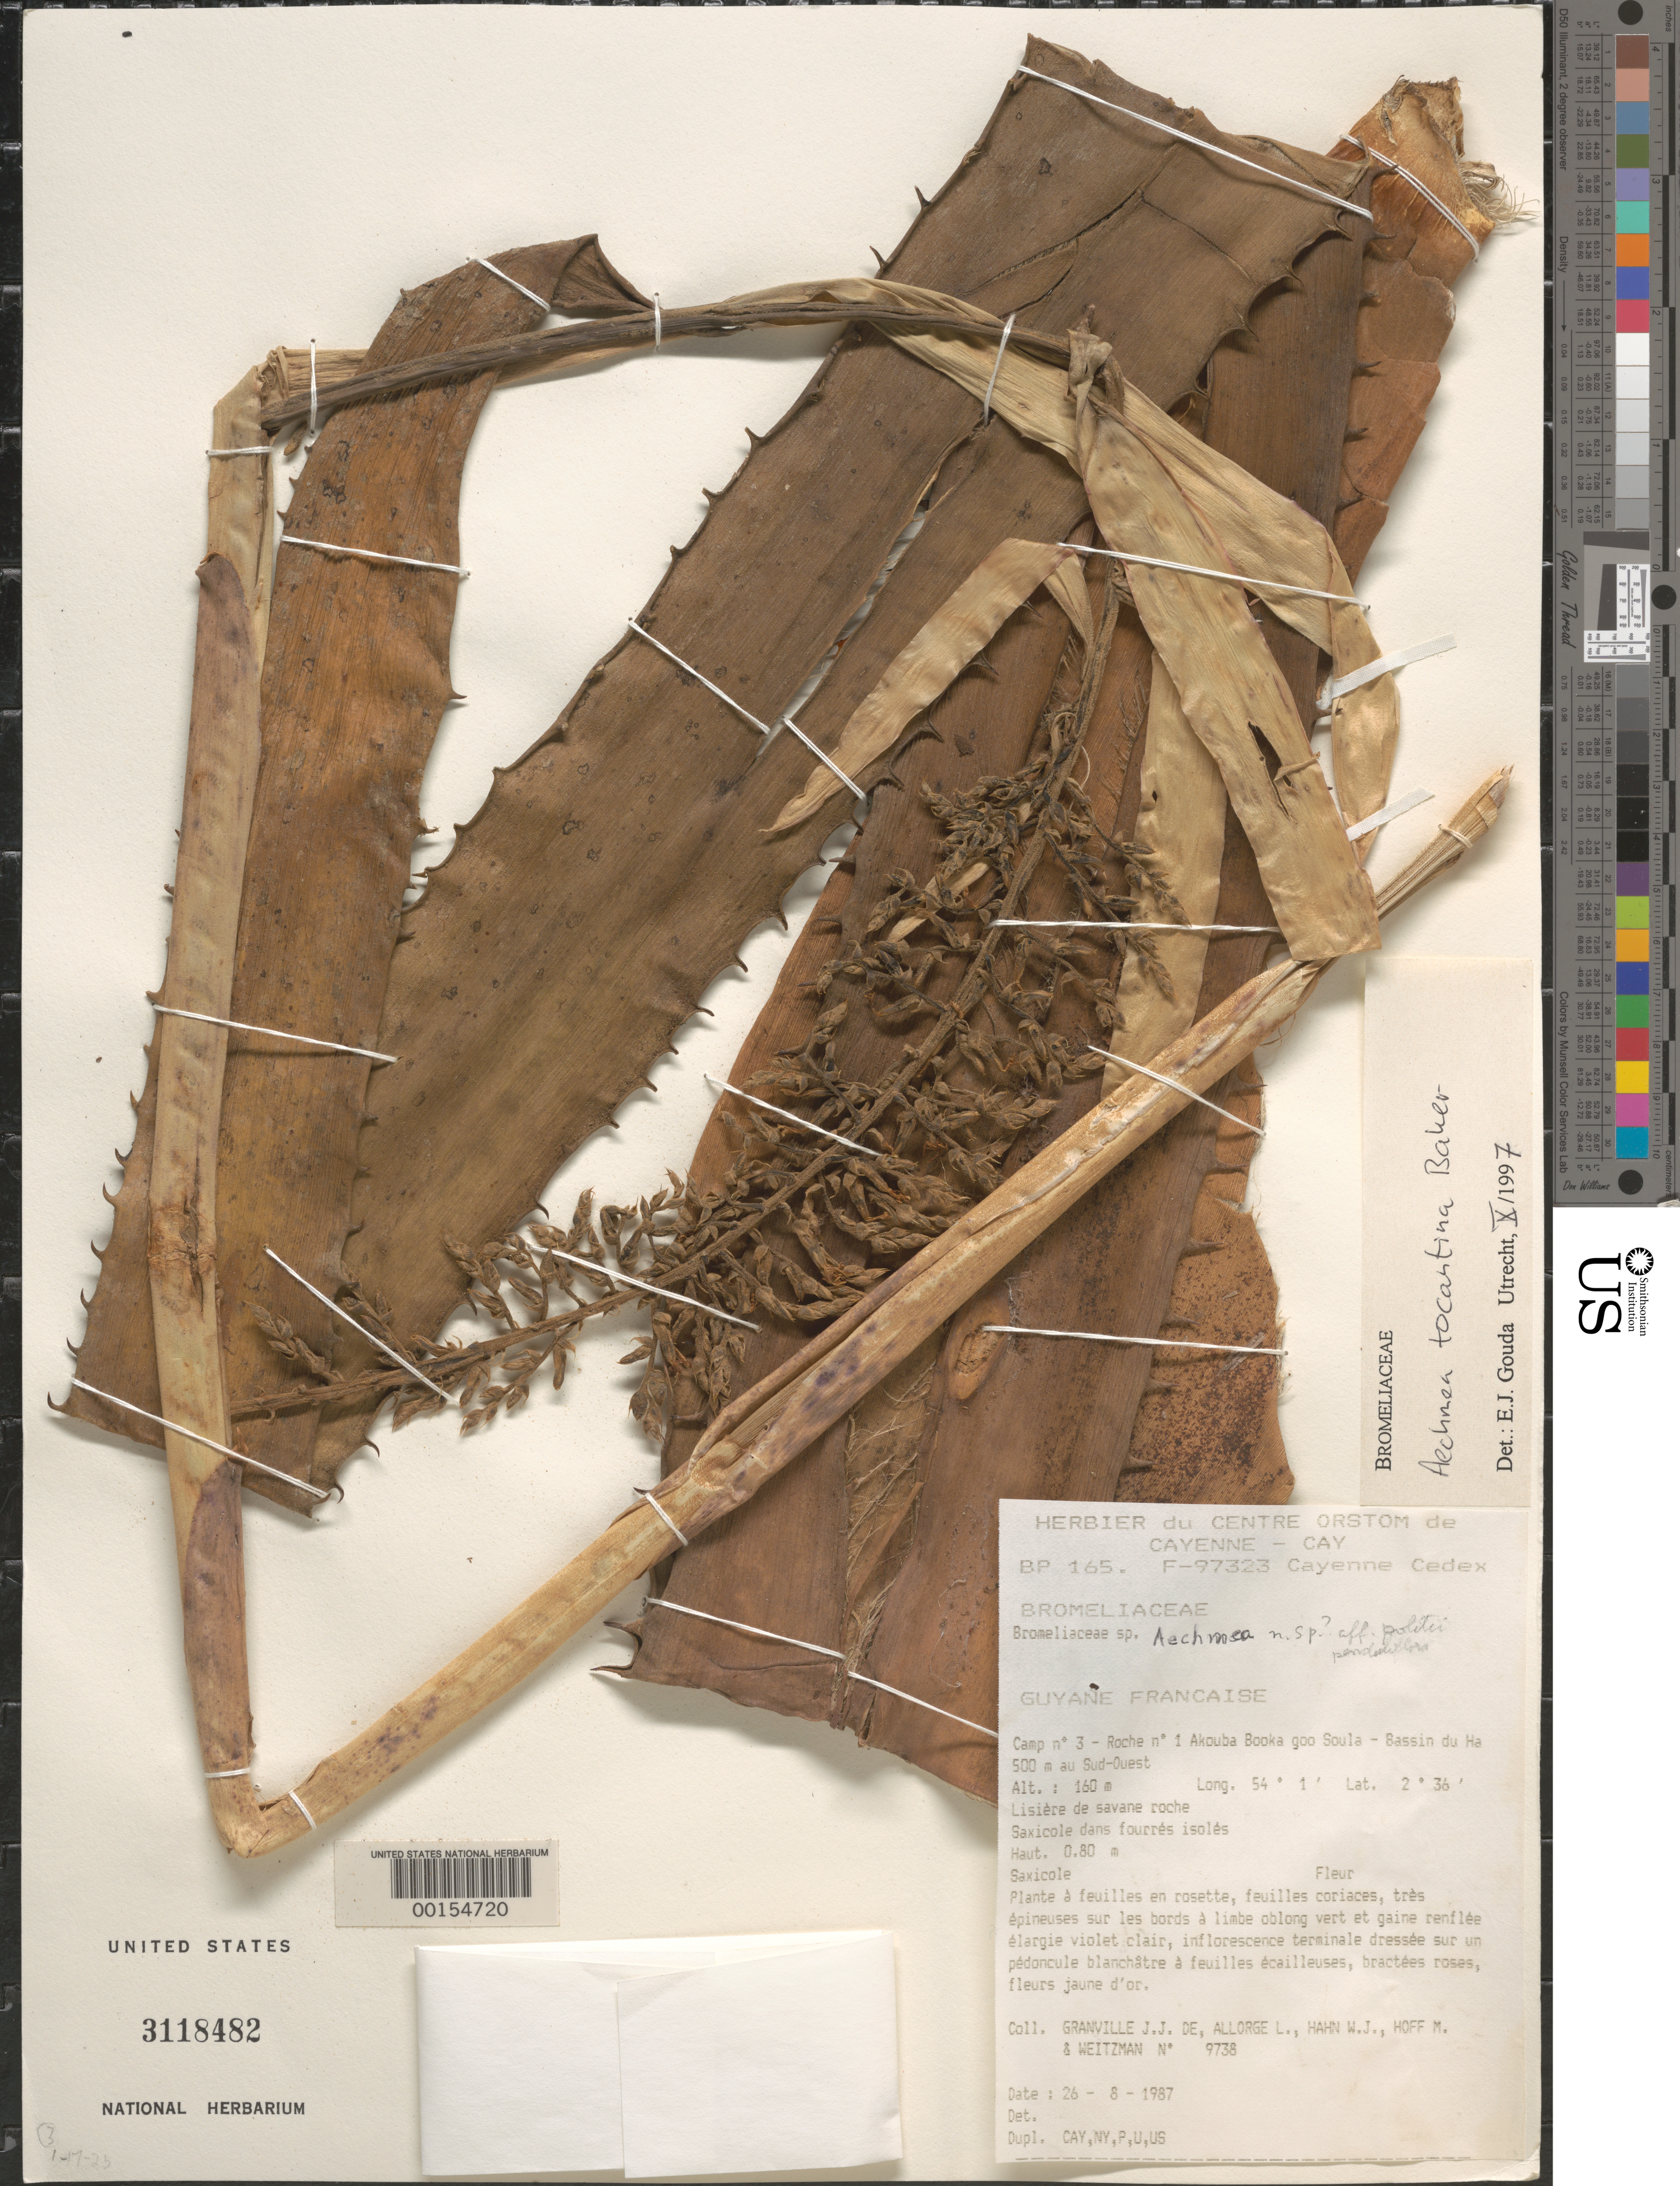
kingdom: Plantae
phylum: Tracheophyta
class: Liliopsida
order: Poales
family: Bromeliaceae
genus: Aechmea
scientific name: Aechmea tocantina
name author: Baker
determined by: Gouda, E. J.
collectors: J.-J. de Granville, L. Allorge, W. J. Hahn, M. Hoff & A. L. Weitzman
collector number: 9738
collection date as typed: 26-Aug-87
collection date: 1987-08-26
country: French Guiana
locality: Akouba Booka goo Soula, Camp #3, Roche no. 1, Bassin du Haut-Marouini, 500 m au Sud-Ouest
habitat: Lisière de savane roche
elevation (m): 160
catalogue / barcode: US 3118482